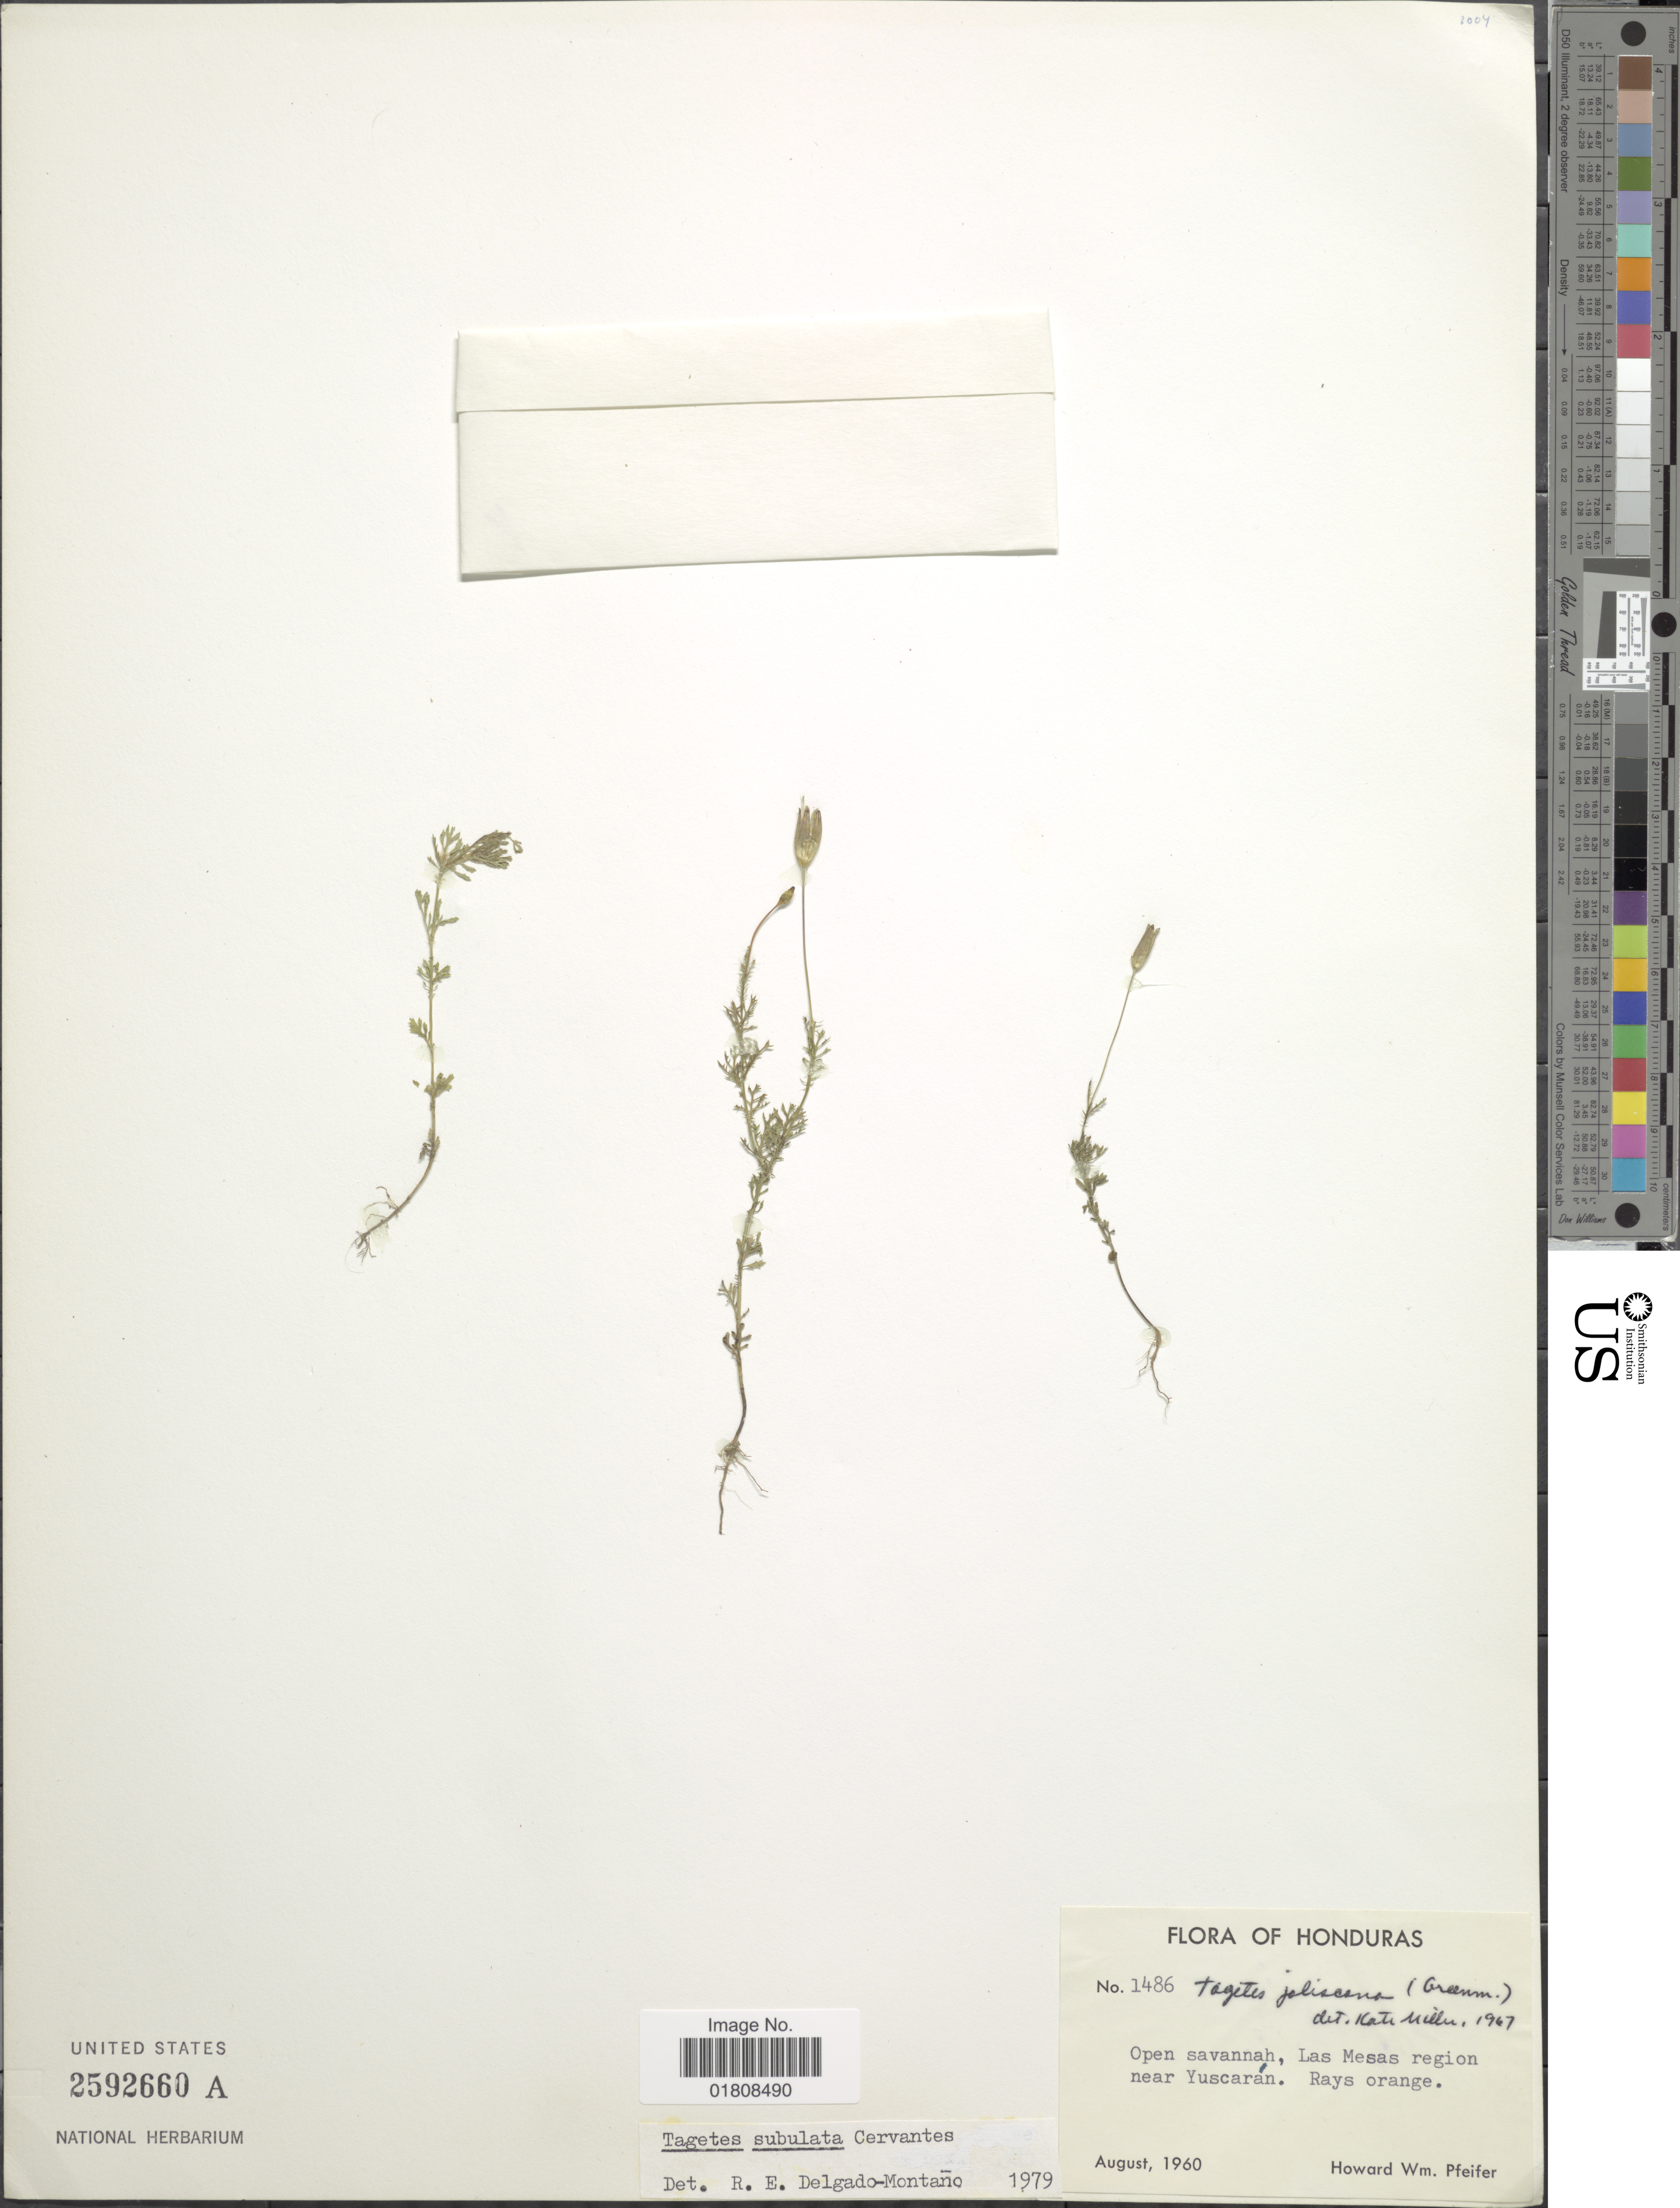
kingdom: Plantae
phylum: Tracheophyta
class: Magnoliopsida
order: Asterales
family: Asteraceae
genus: Tagetes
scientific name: Tagetes subulata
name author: Cerv.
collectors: H. W. Pfeifer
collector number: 1486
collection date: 1960-08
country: Honduras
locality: Las Mesas region near Yuscaran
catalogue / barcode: US 2592660A